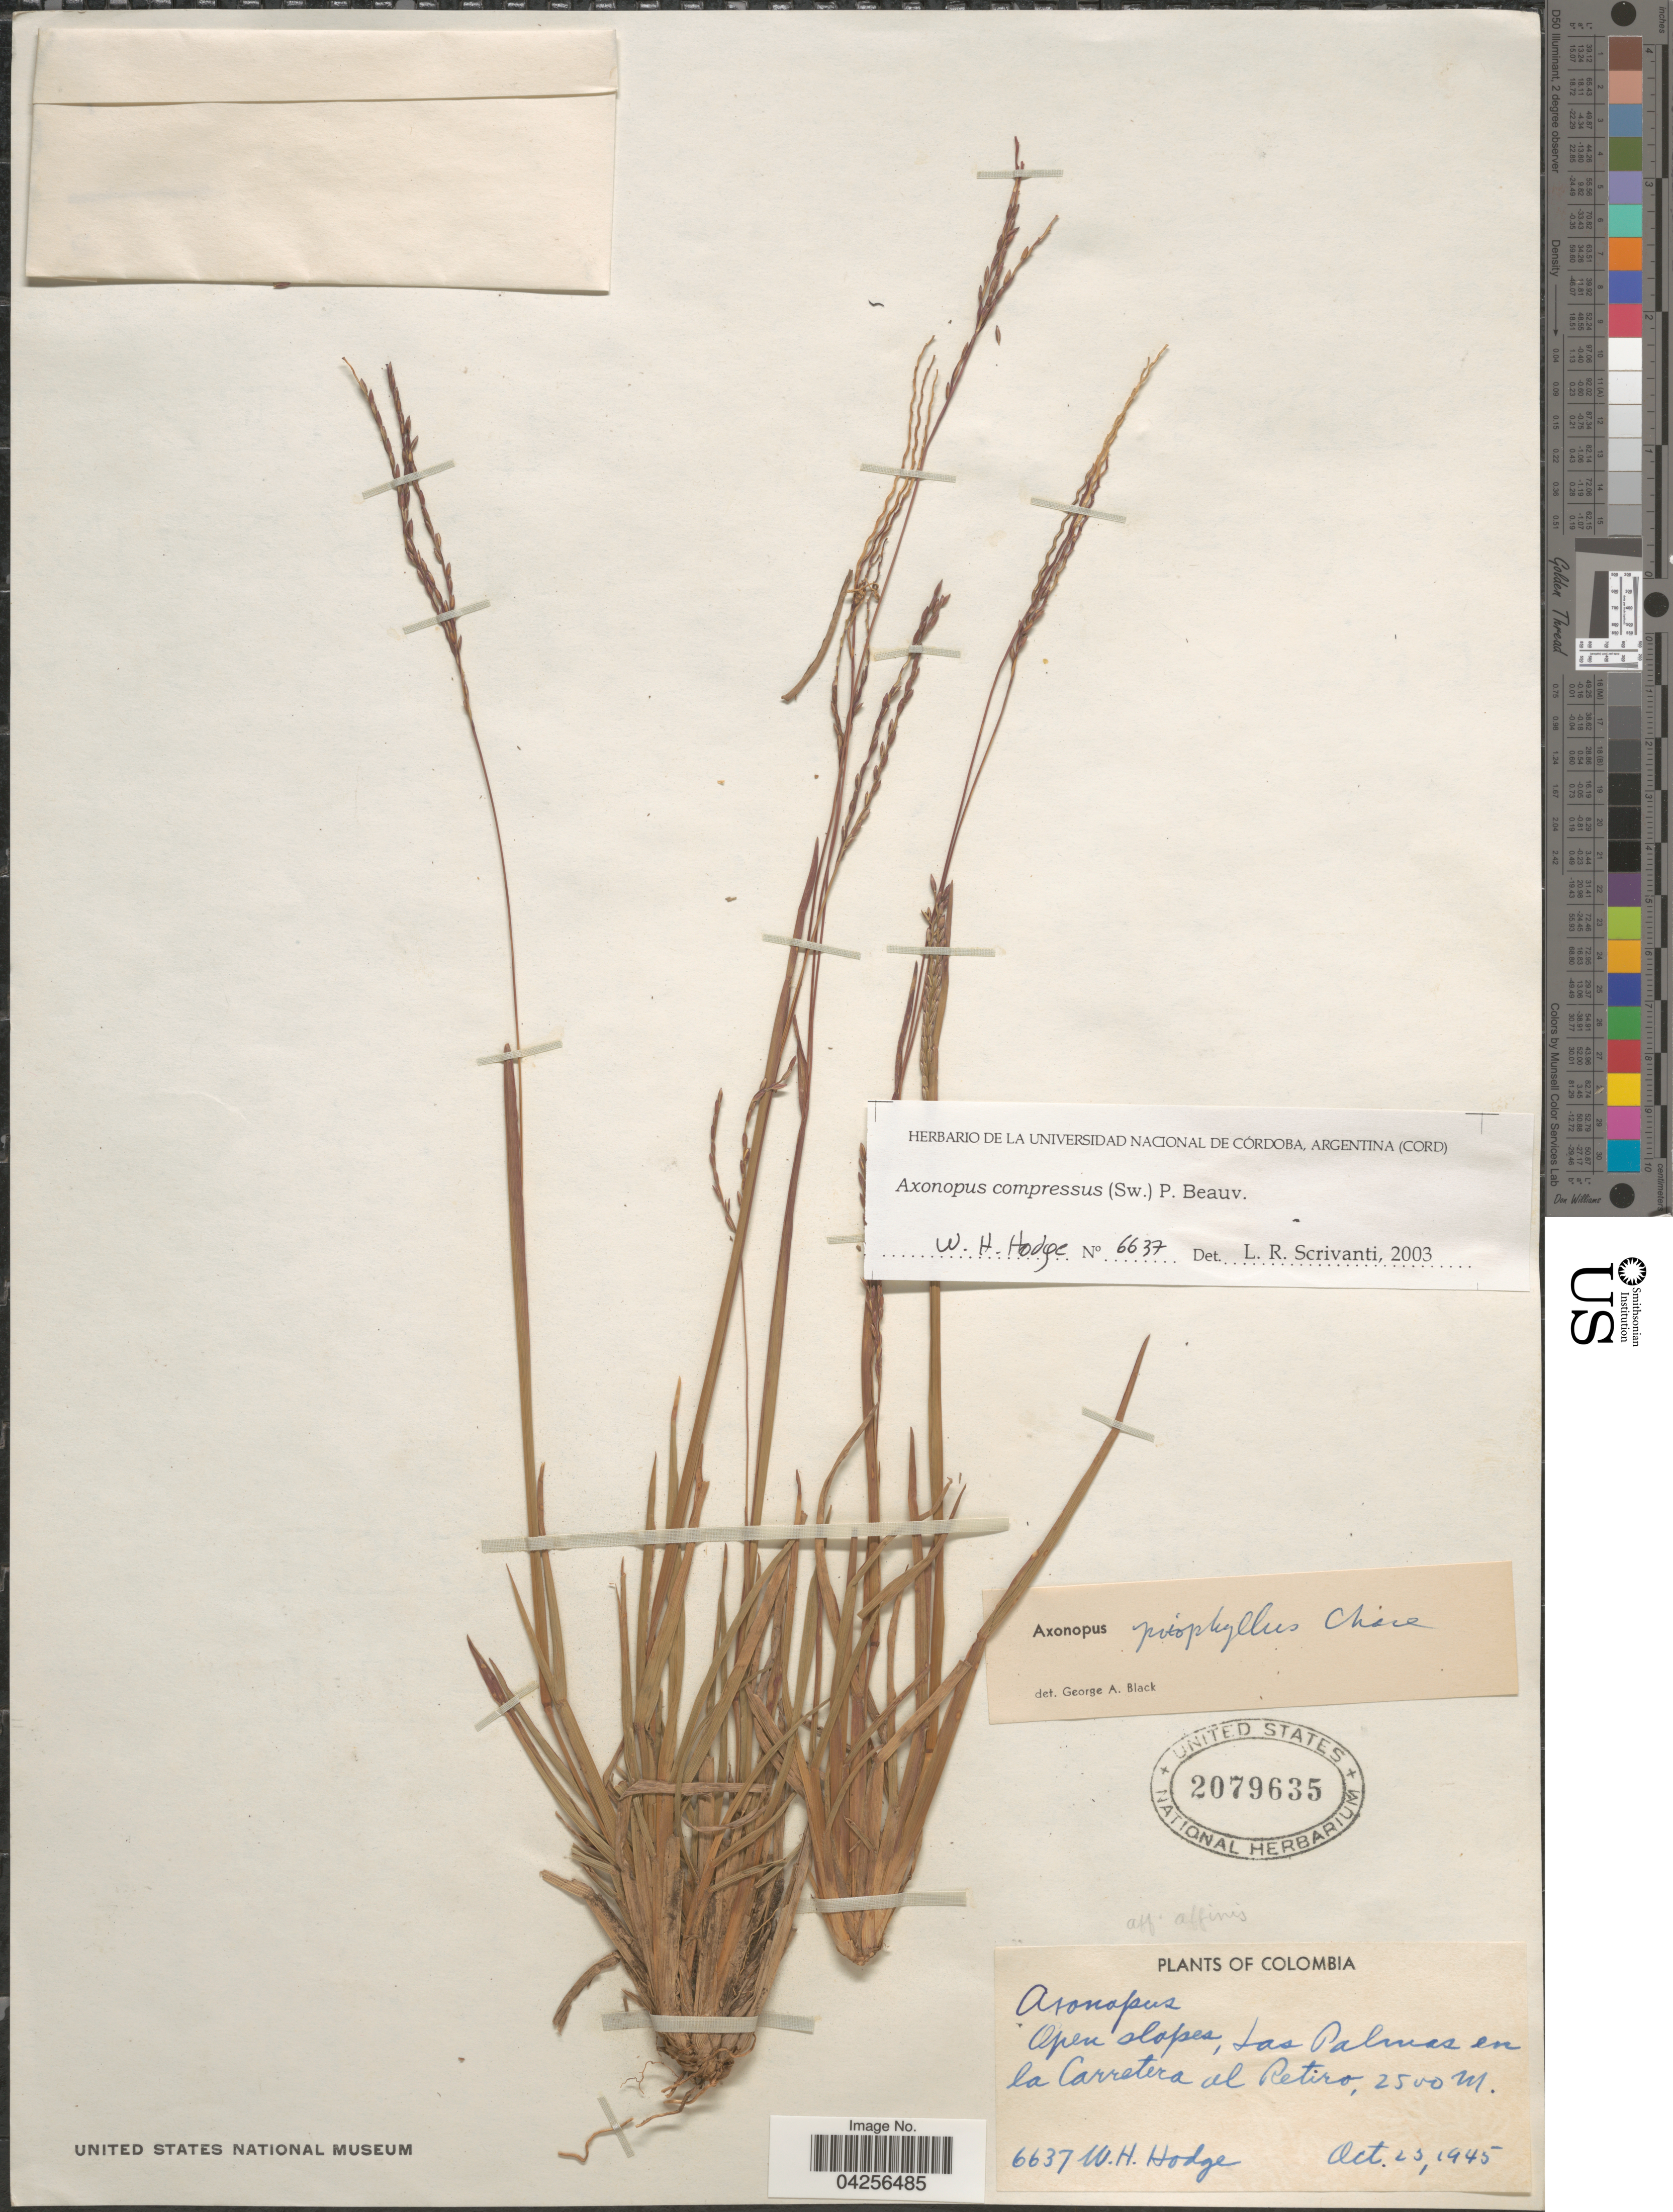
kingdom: Plantae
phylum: Tracheophyta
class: Liliopsida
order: Poales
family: Poaceae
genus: Axonopus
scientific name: Axonopus compressus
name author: (Sw.) P. Beauv.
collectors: W. Hodge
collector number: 6637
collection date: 1945-10-23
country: Colombia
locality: Open slopes, Las Palmas en la Carretera al Retiro.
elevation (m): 2500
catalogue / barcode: US 2079635